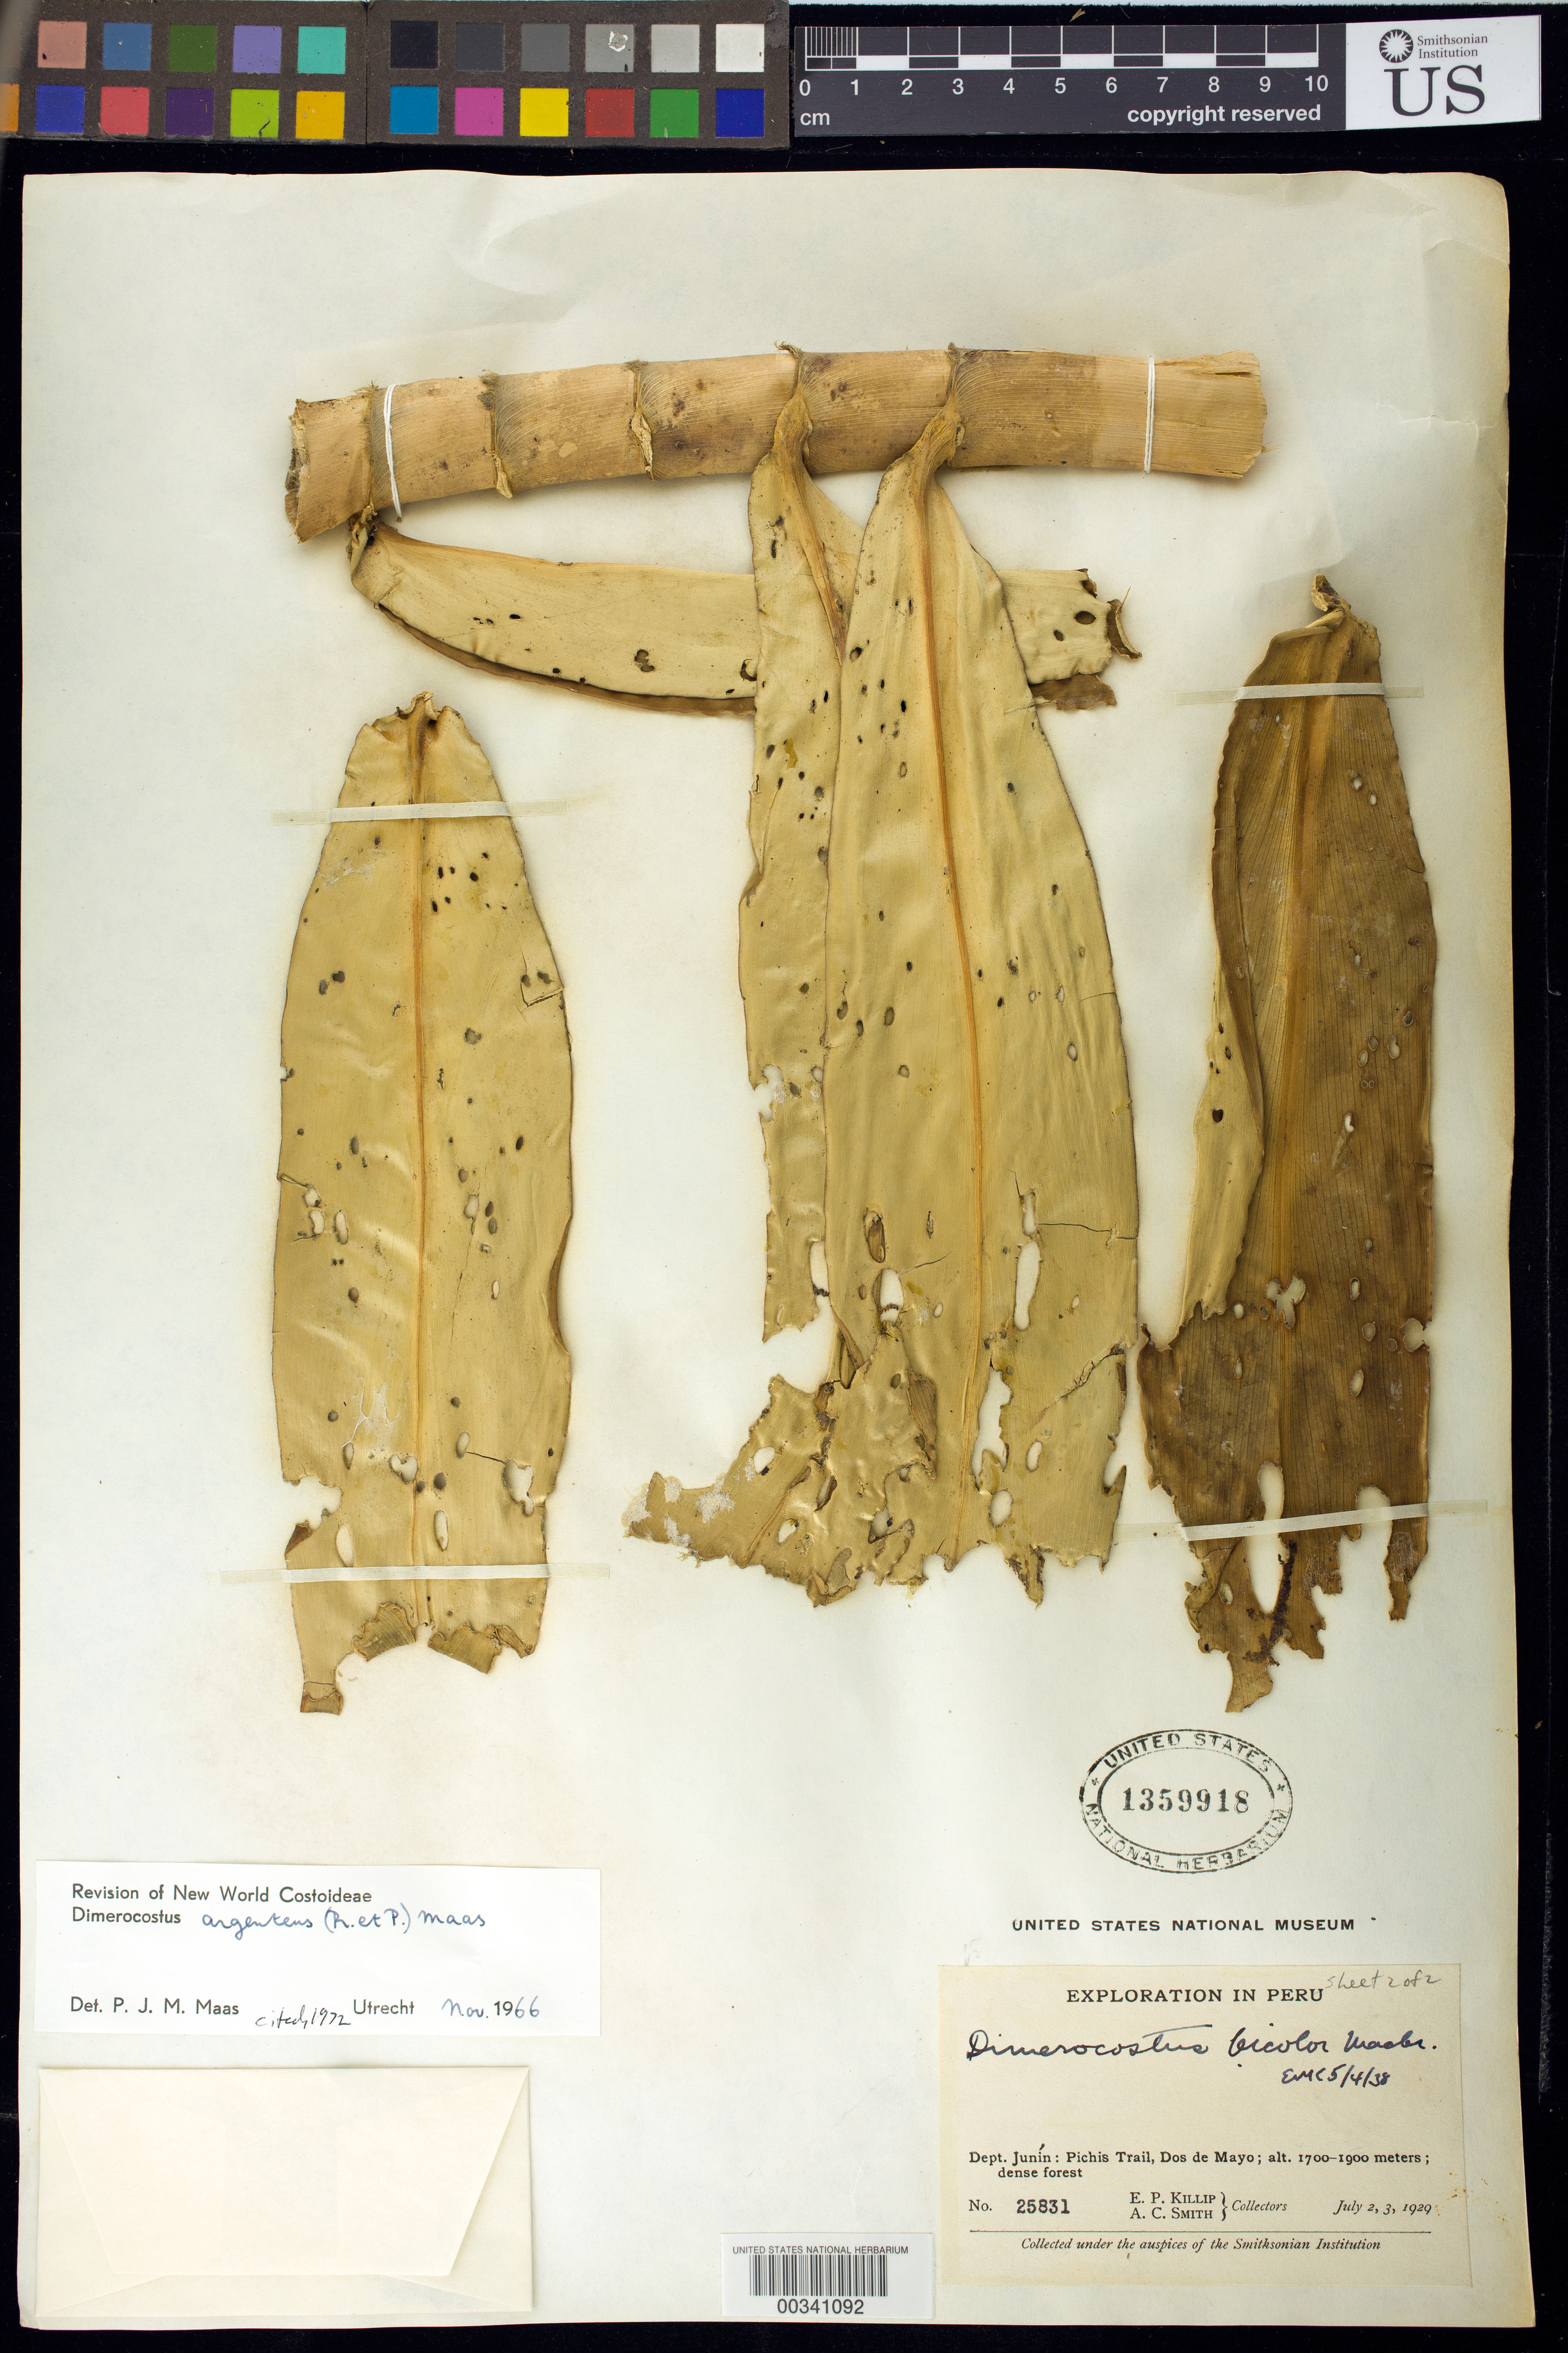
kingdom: Plantae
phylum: Tracheophyta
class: Liliopsida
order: Zingiberales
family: Costaceae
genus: Dimerocostus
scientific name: Dimerocostus argenteus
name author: (Ruiz & Pav.) Maas & H. Maas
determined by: Maas, Paul J. M.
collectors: E. P. Killip & A. C. Smith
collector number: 25831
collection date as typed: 02 Jul 1929 and 03 Jul 1929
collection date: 1929-07-02,1929-07-03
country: Peru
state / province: Junín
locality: Pichis Trail, Dos de Mayo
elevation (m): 1700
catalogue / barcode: US 1359918